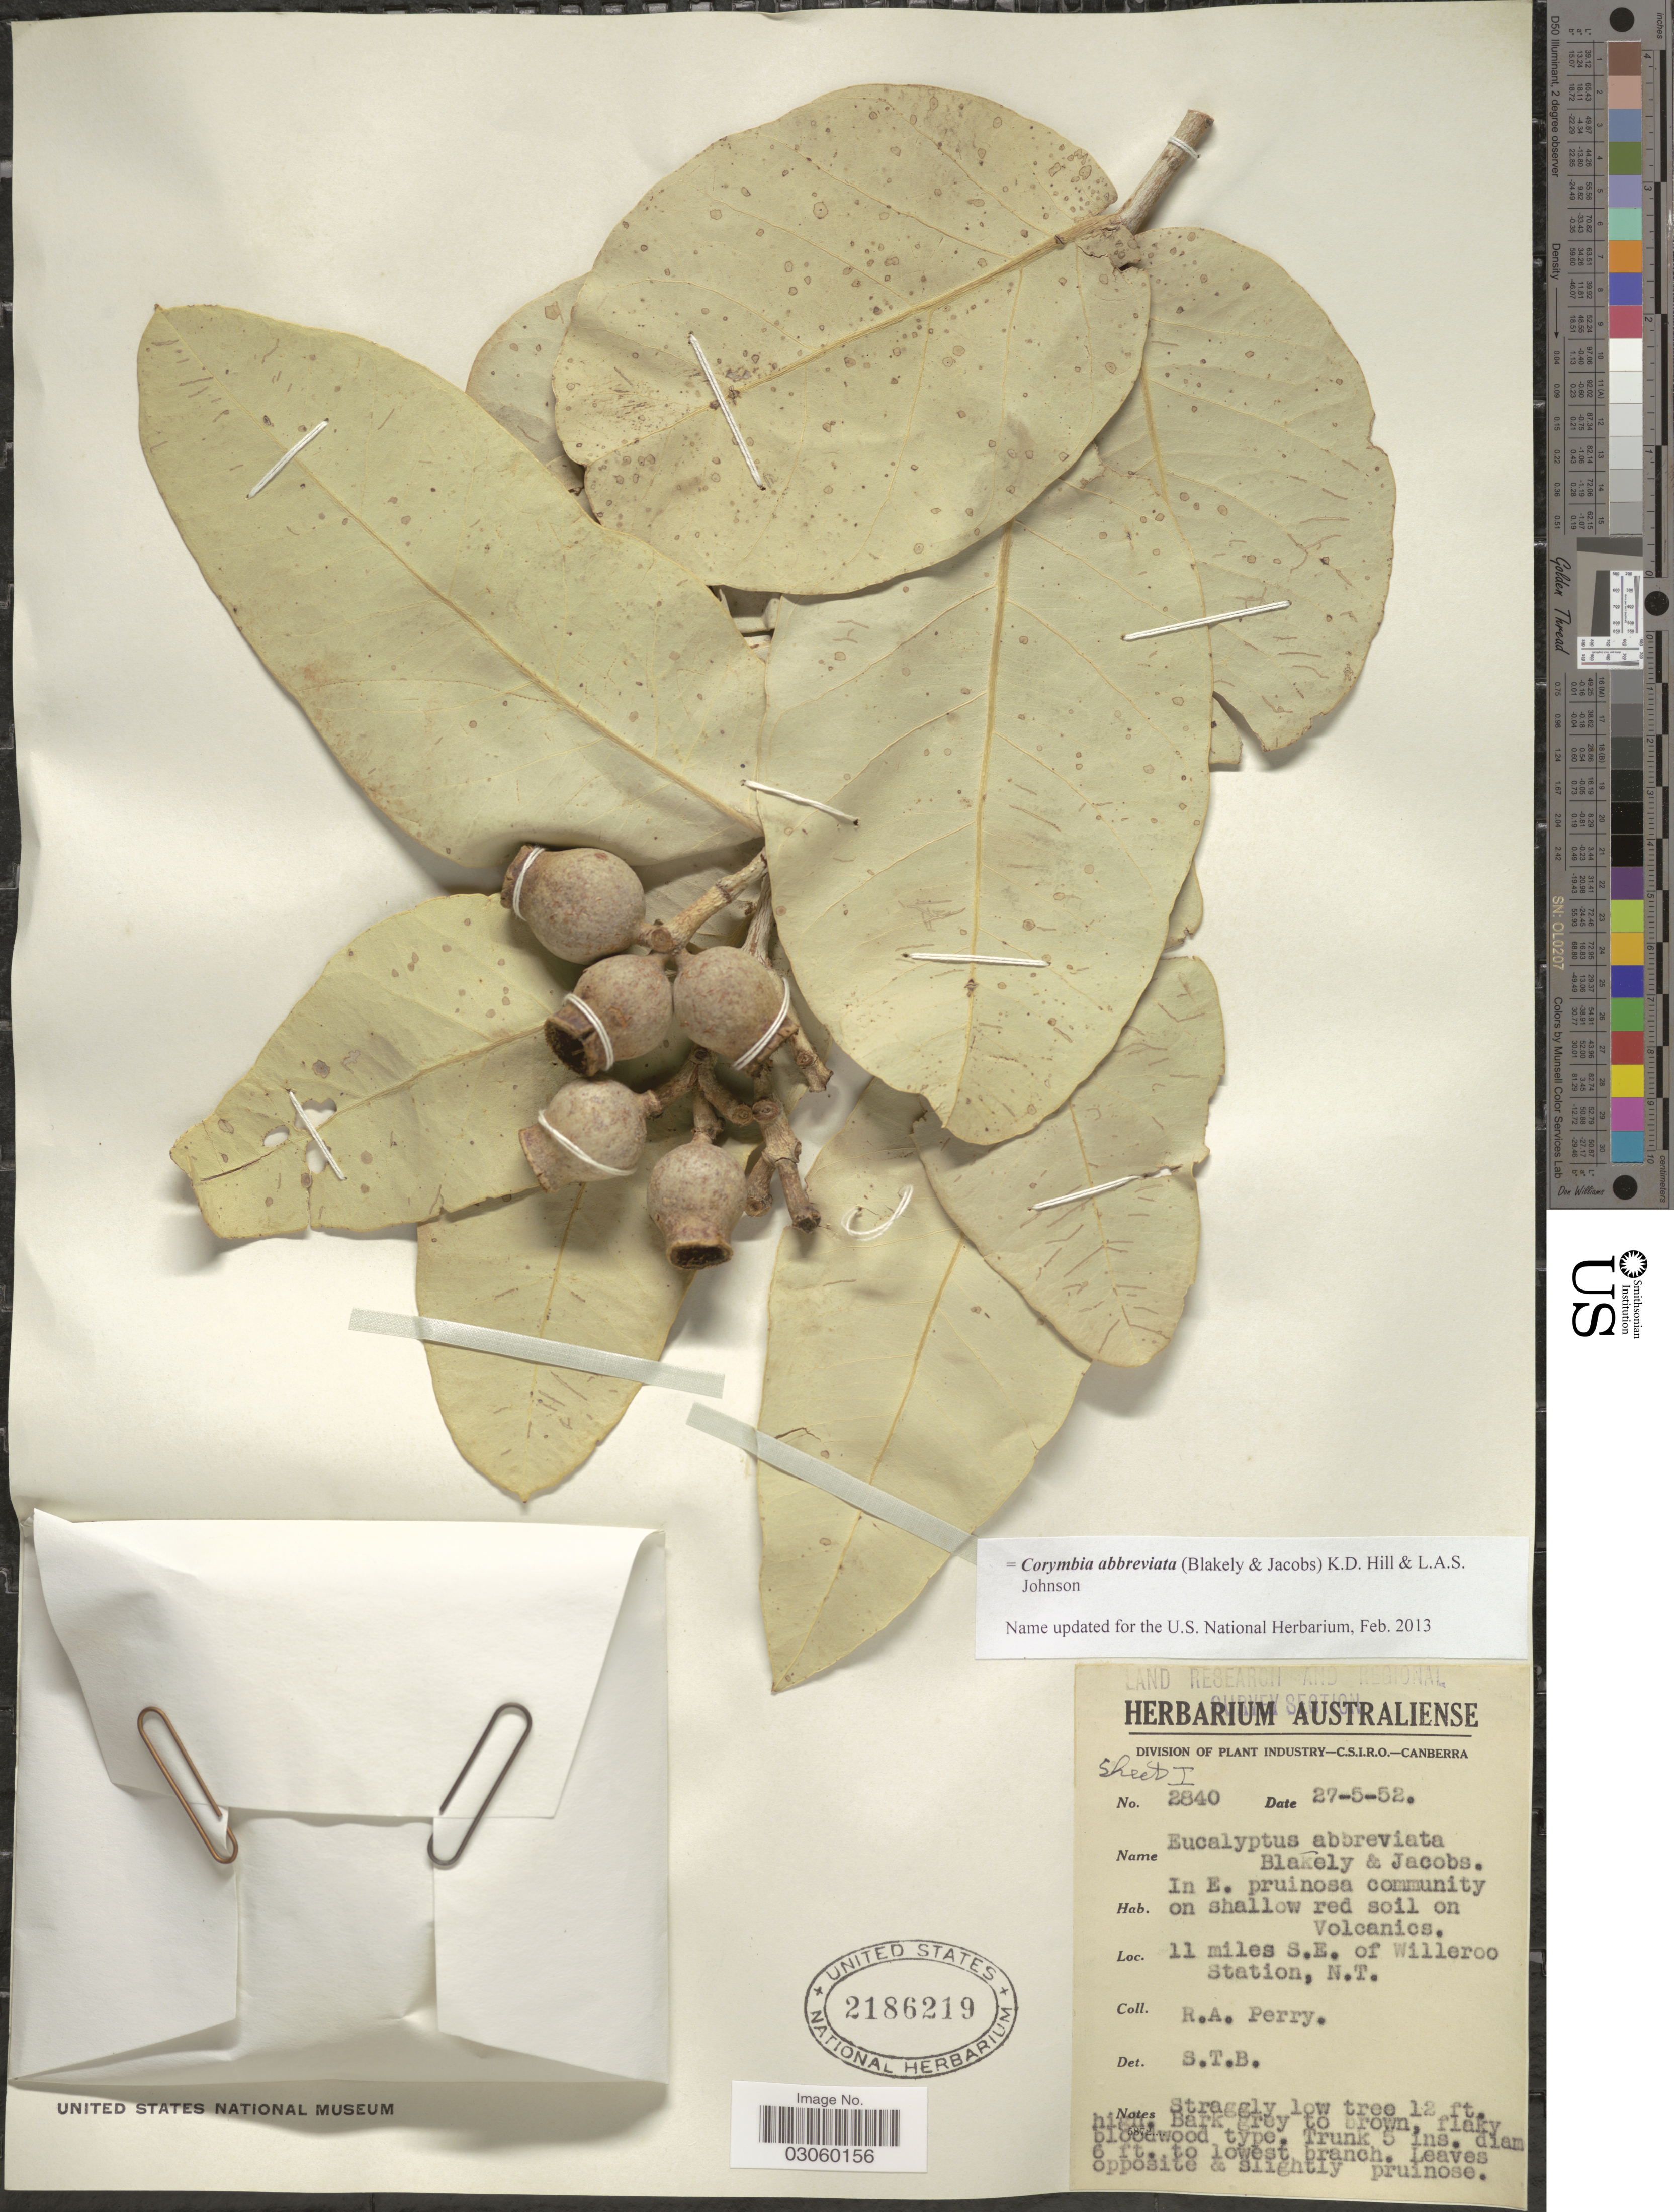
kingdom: Plantae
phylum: Tracheophyta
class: Magnoliopsida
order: Myrtales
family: Myrtaceae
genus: Corymbia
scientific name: Corymbia abbreviata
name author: (Blakely & Jacobs) K.D. Hill & L.A.S. Johnson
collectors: Perry, R. A.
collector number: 2840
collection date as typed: Transcribed d/m/y: 27/5/52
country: Australia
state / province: Northern Territory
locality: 11 miles S.E. of Willeroo Station.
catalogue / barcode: US 2186219